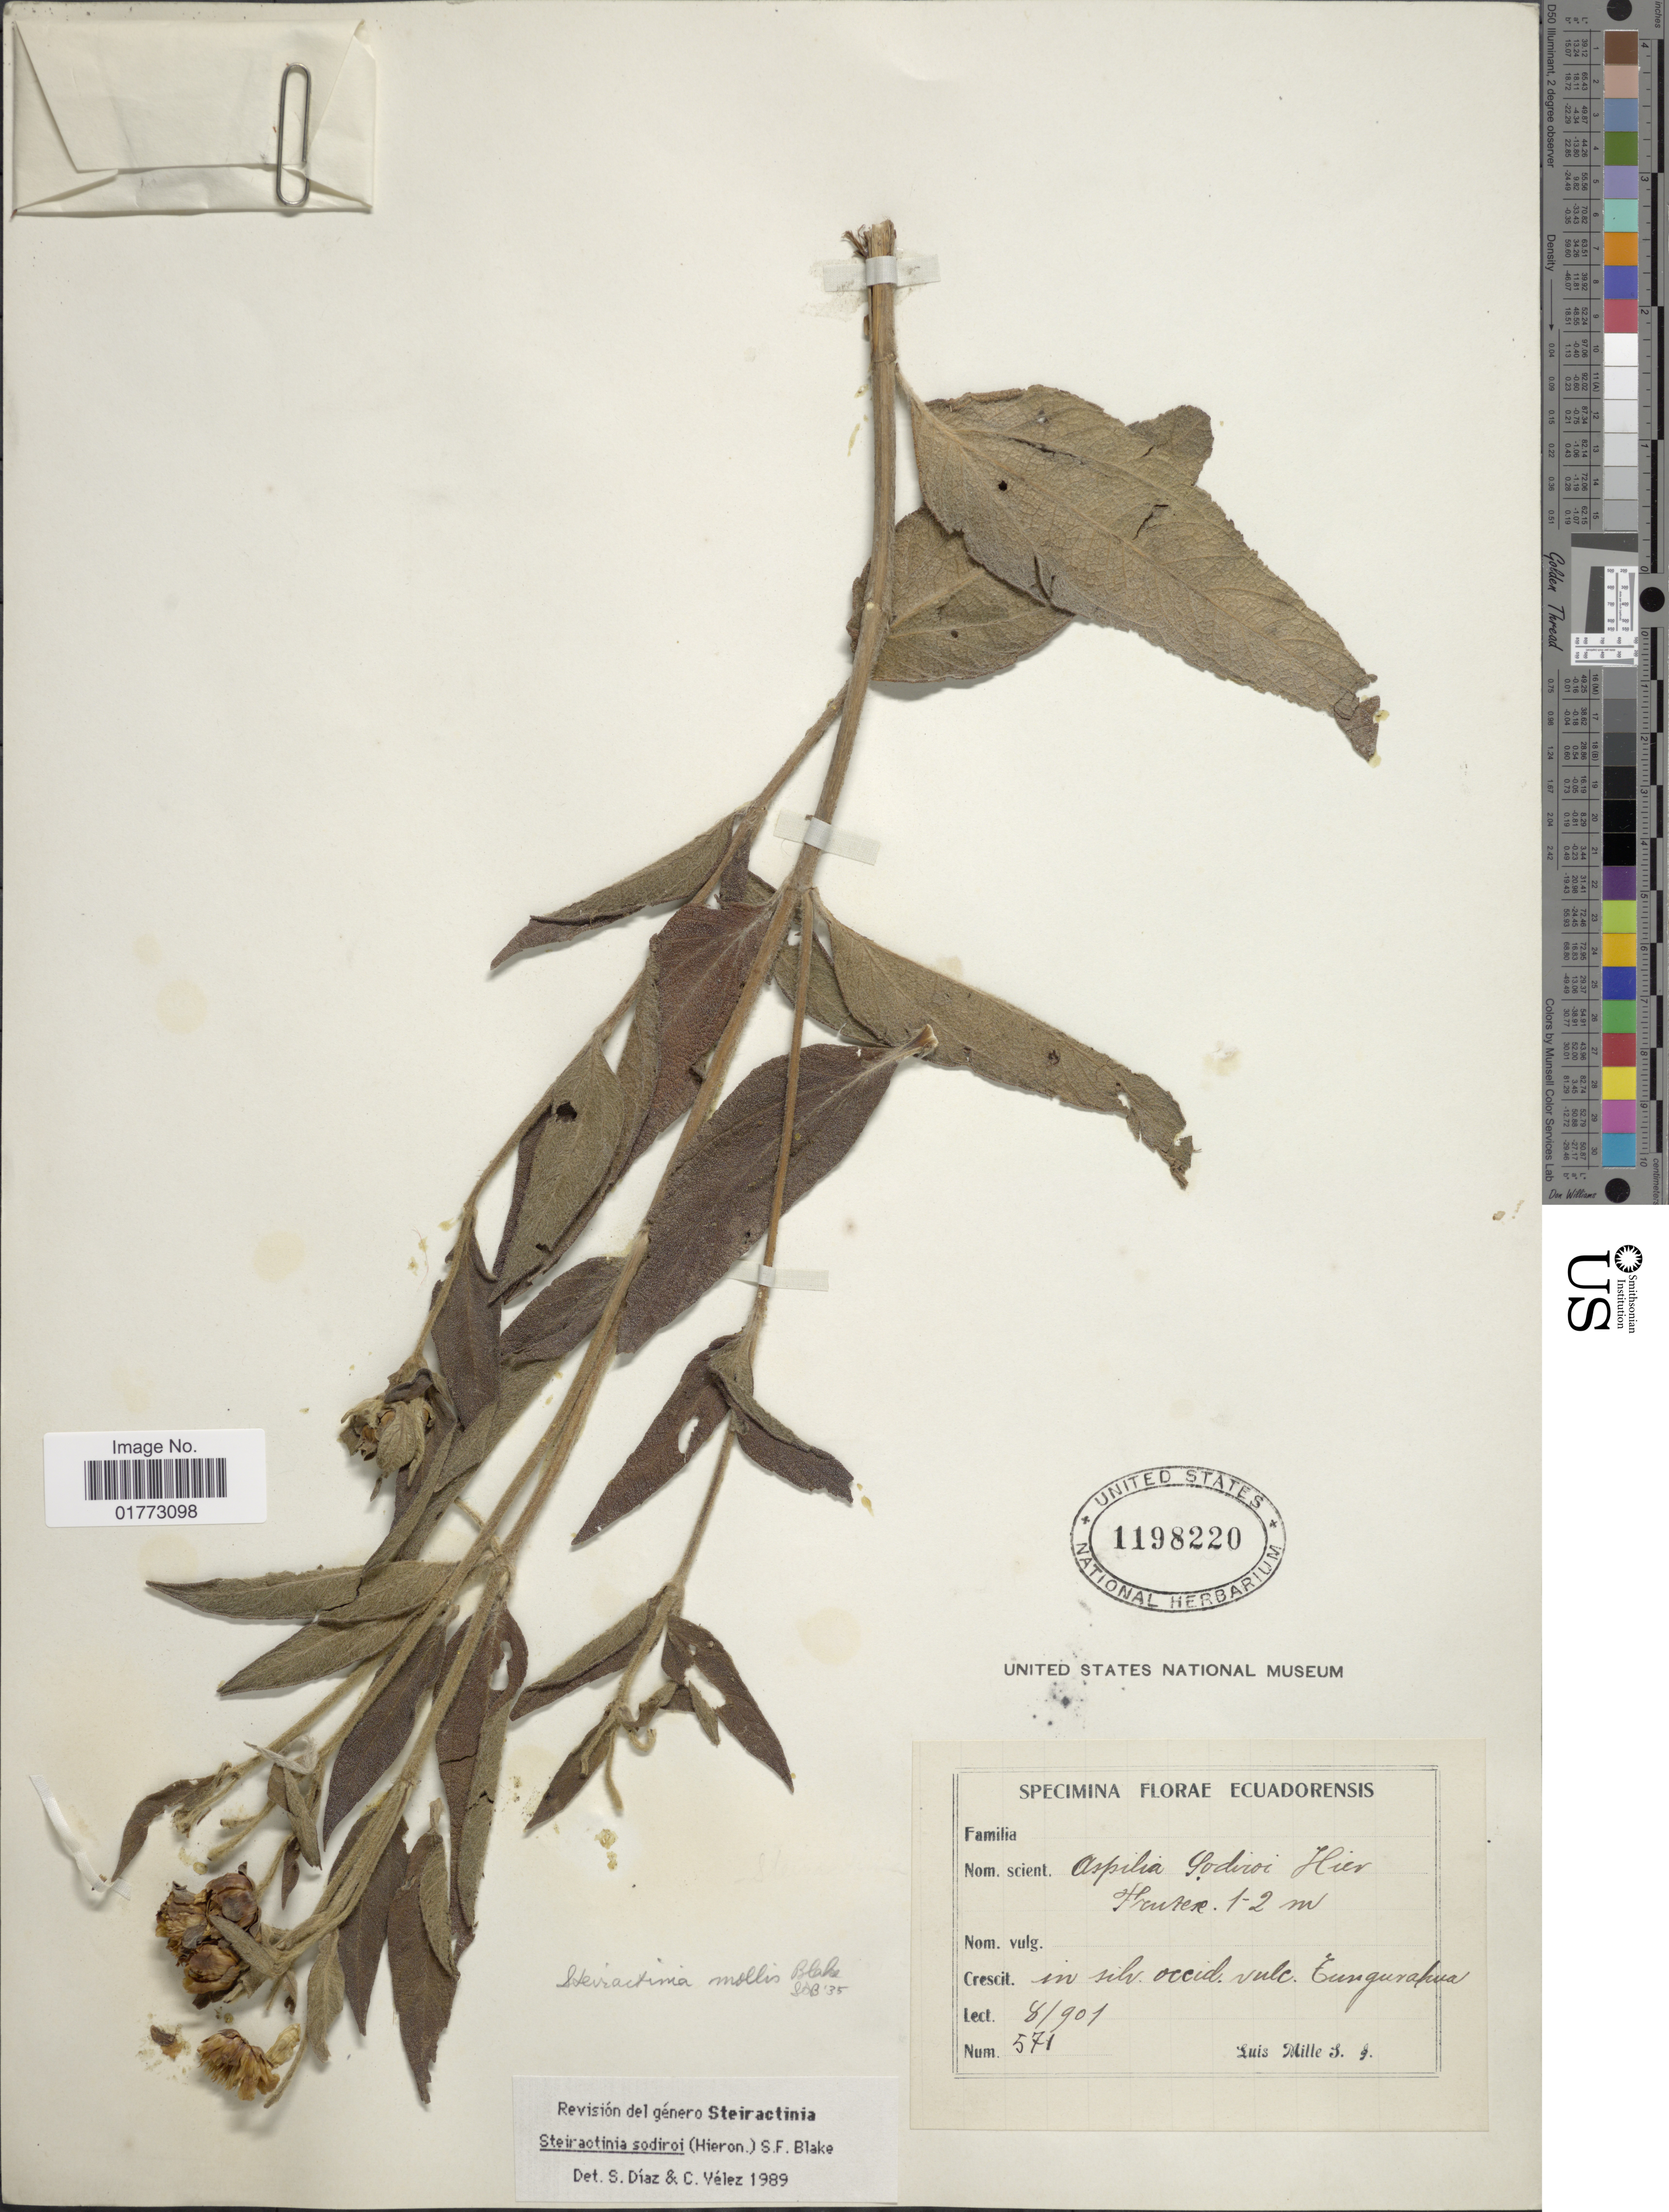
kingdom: Plantae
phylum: Tracheophyta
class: Magnoliopsida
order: Asterales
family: Asteraceae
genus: Steiractinia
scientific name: Steiractinia sodiroi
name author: (Hieron. ex Sodiro) S.F. Blake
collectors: L. Mille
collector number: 571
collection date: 1901-08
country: Ecuador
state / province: Tungurahua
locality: Ecuadorensis, in silv. occid. vulc. Tungurahua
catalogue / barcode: US 1198220